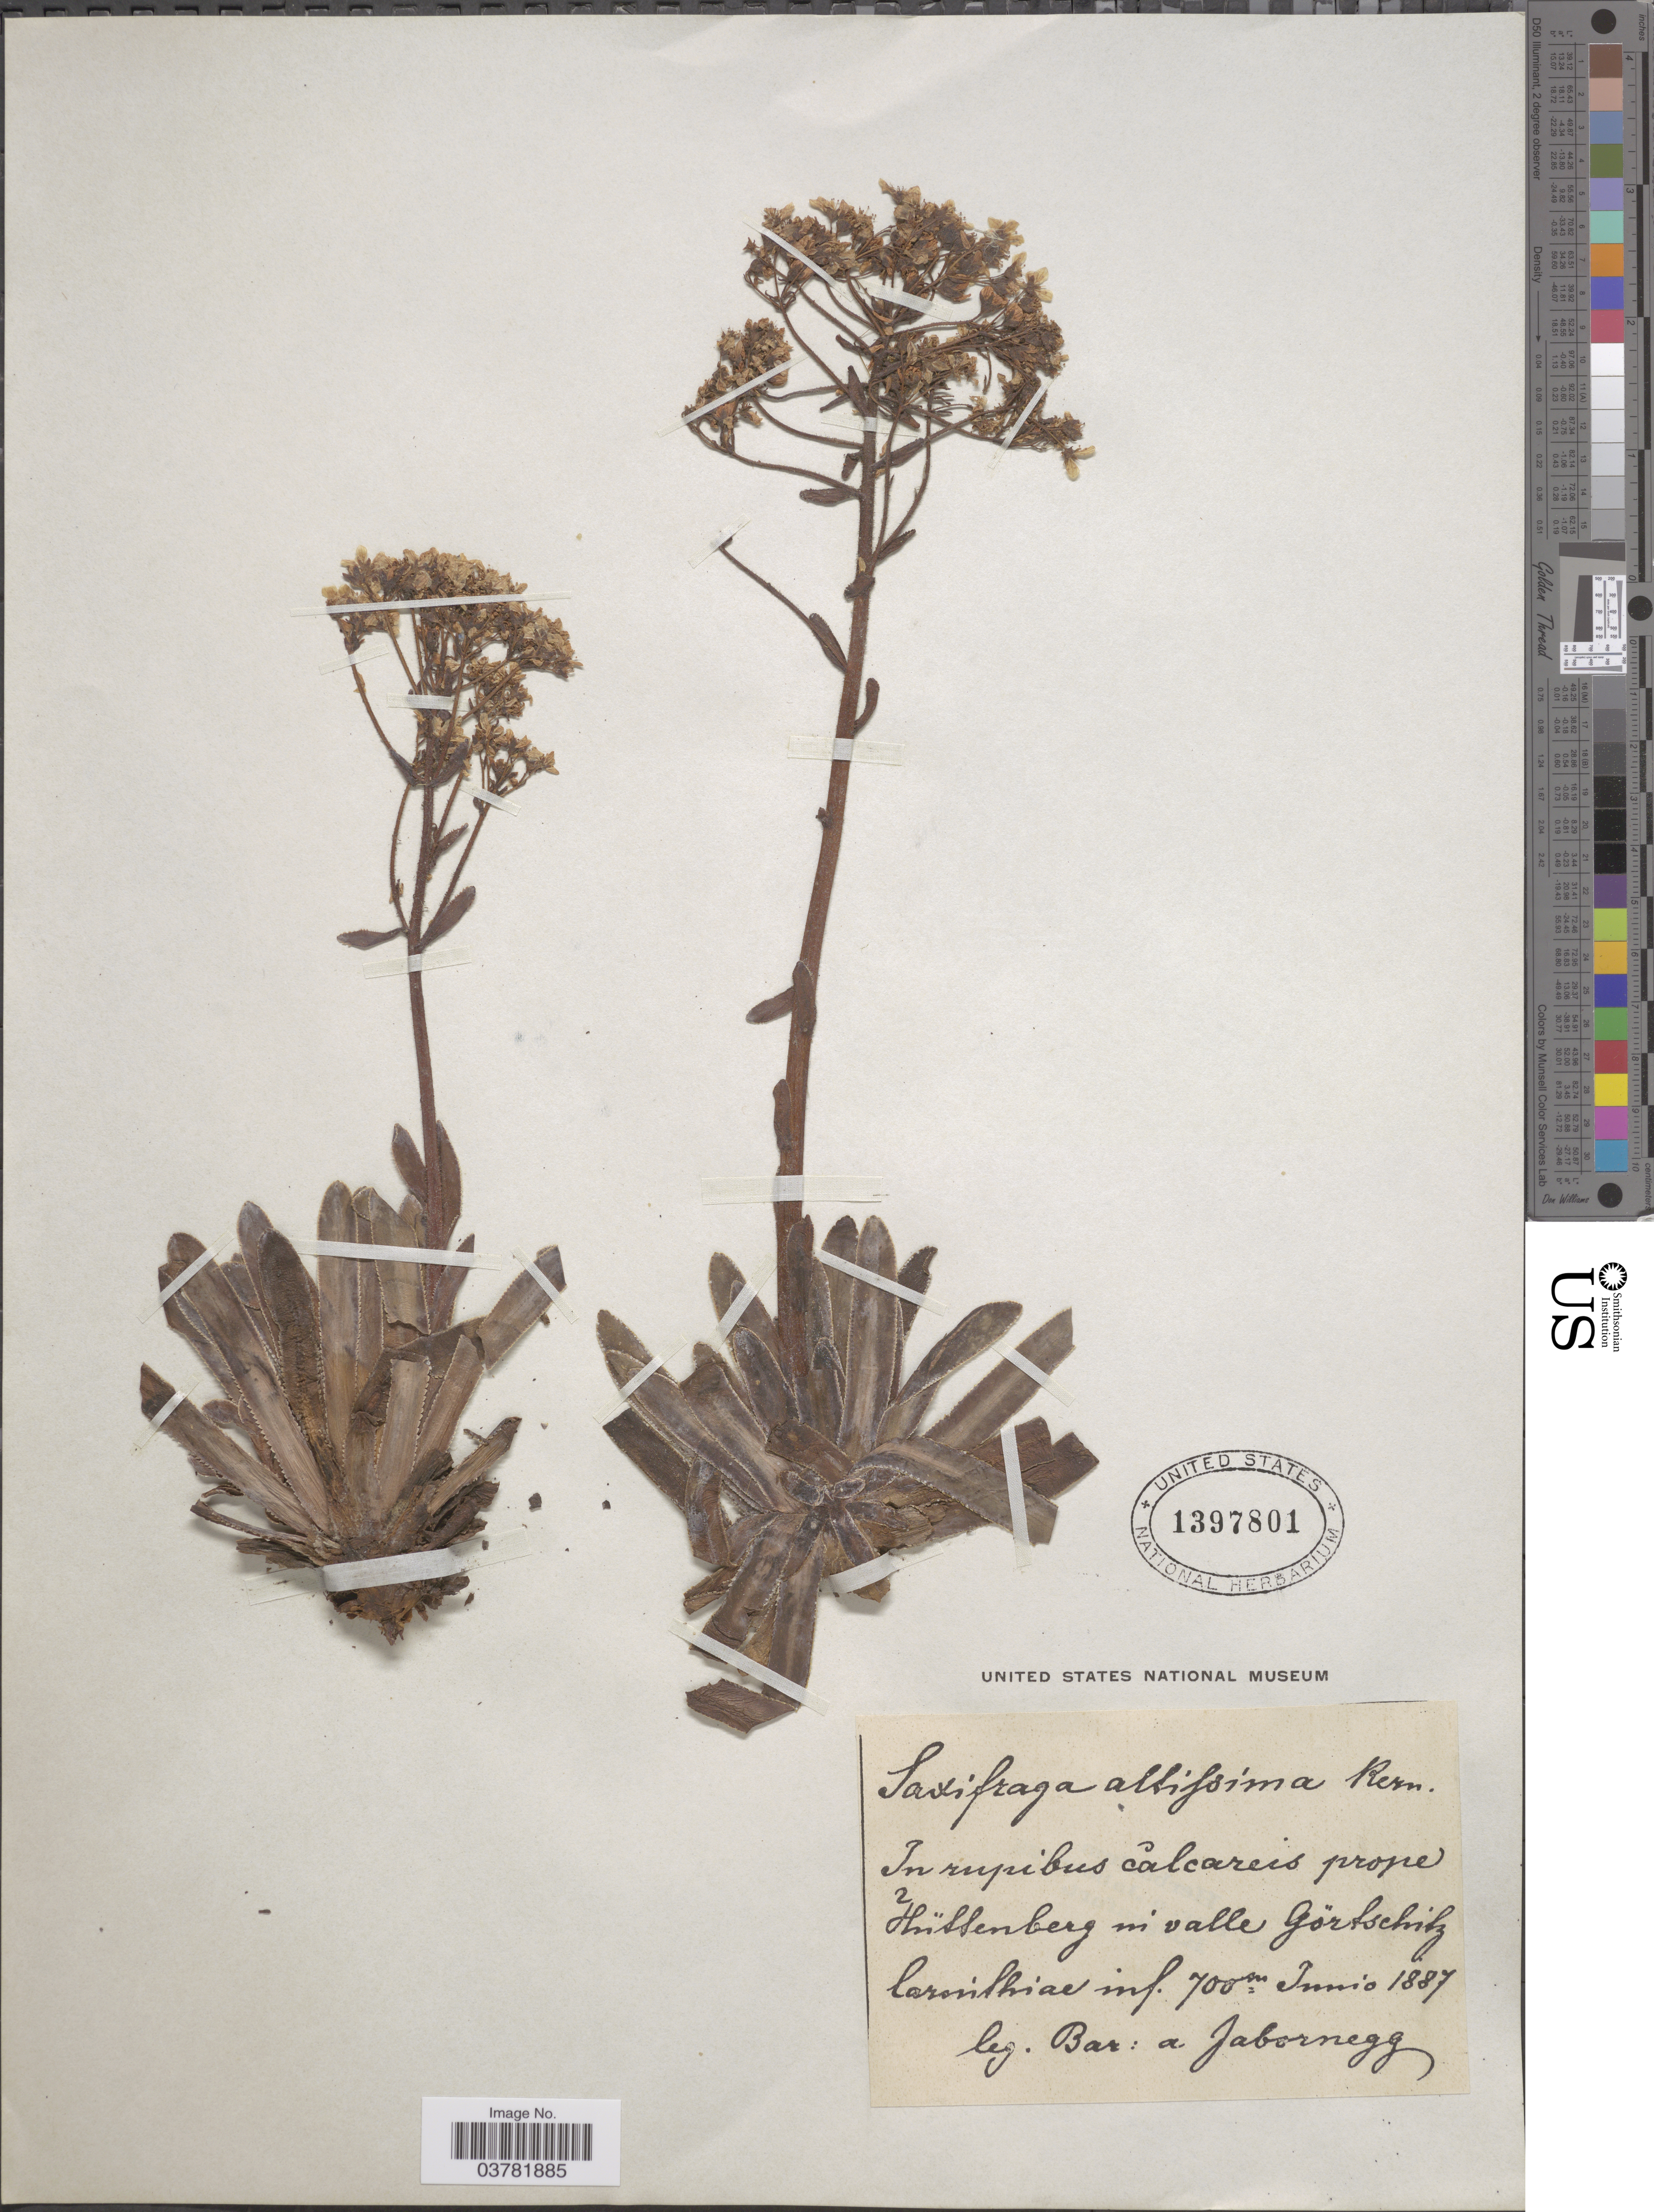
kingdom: Plantae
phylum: Tracheophyta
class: Magnoliopsida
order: Saxifragales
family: Saxifragaceae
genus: Saxifraga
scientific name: Saxifraga altissima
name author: A. Kern.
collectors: Jabornegg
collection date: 1887-06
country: Austria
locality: In rupibus calcareis prope Hüttenberg ni valle Görtschitz Carinthiae inf.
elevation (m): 700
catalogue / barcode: US 1397801